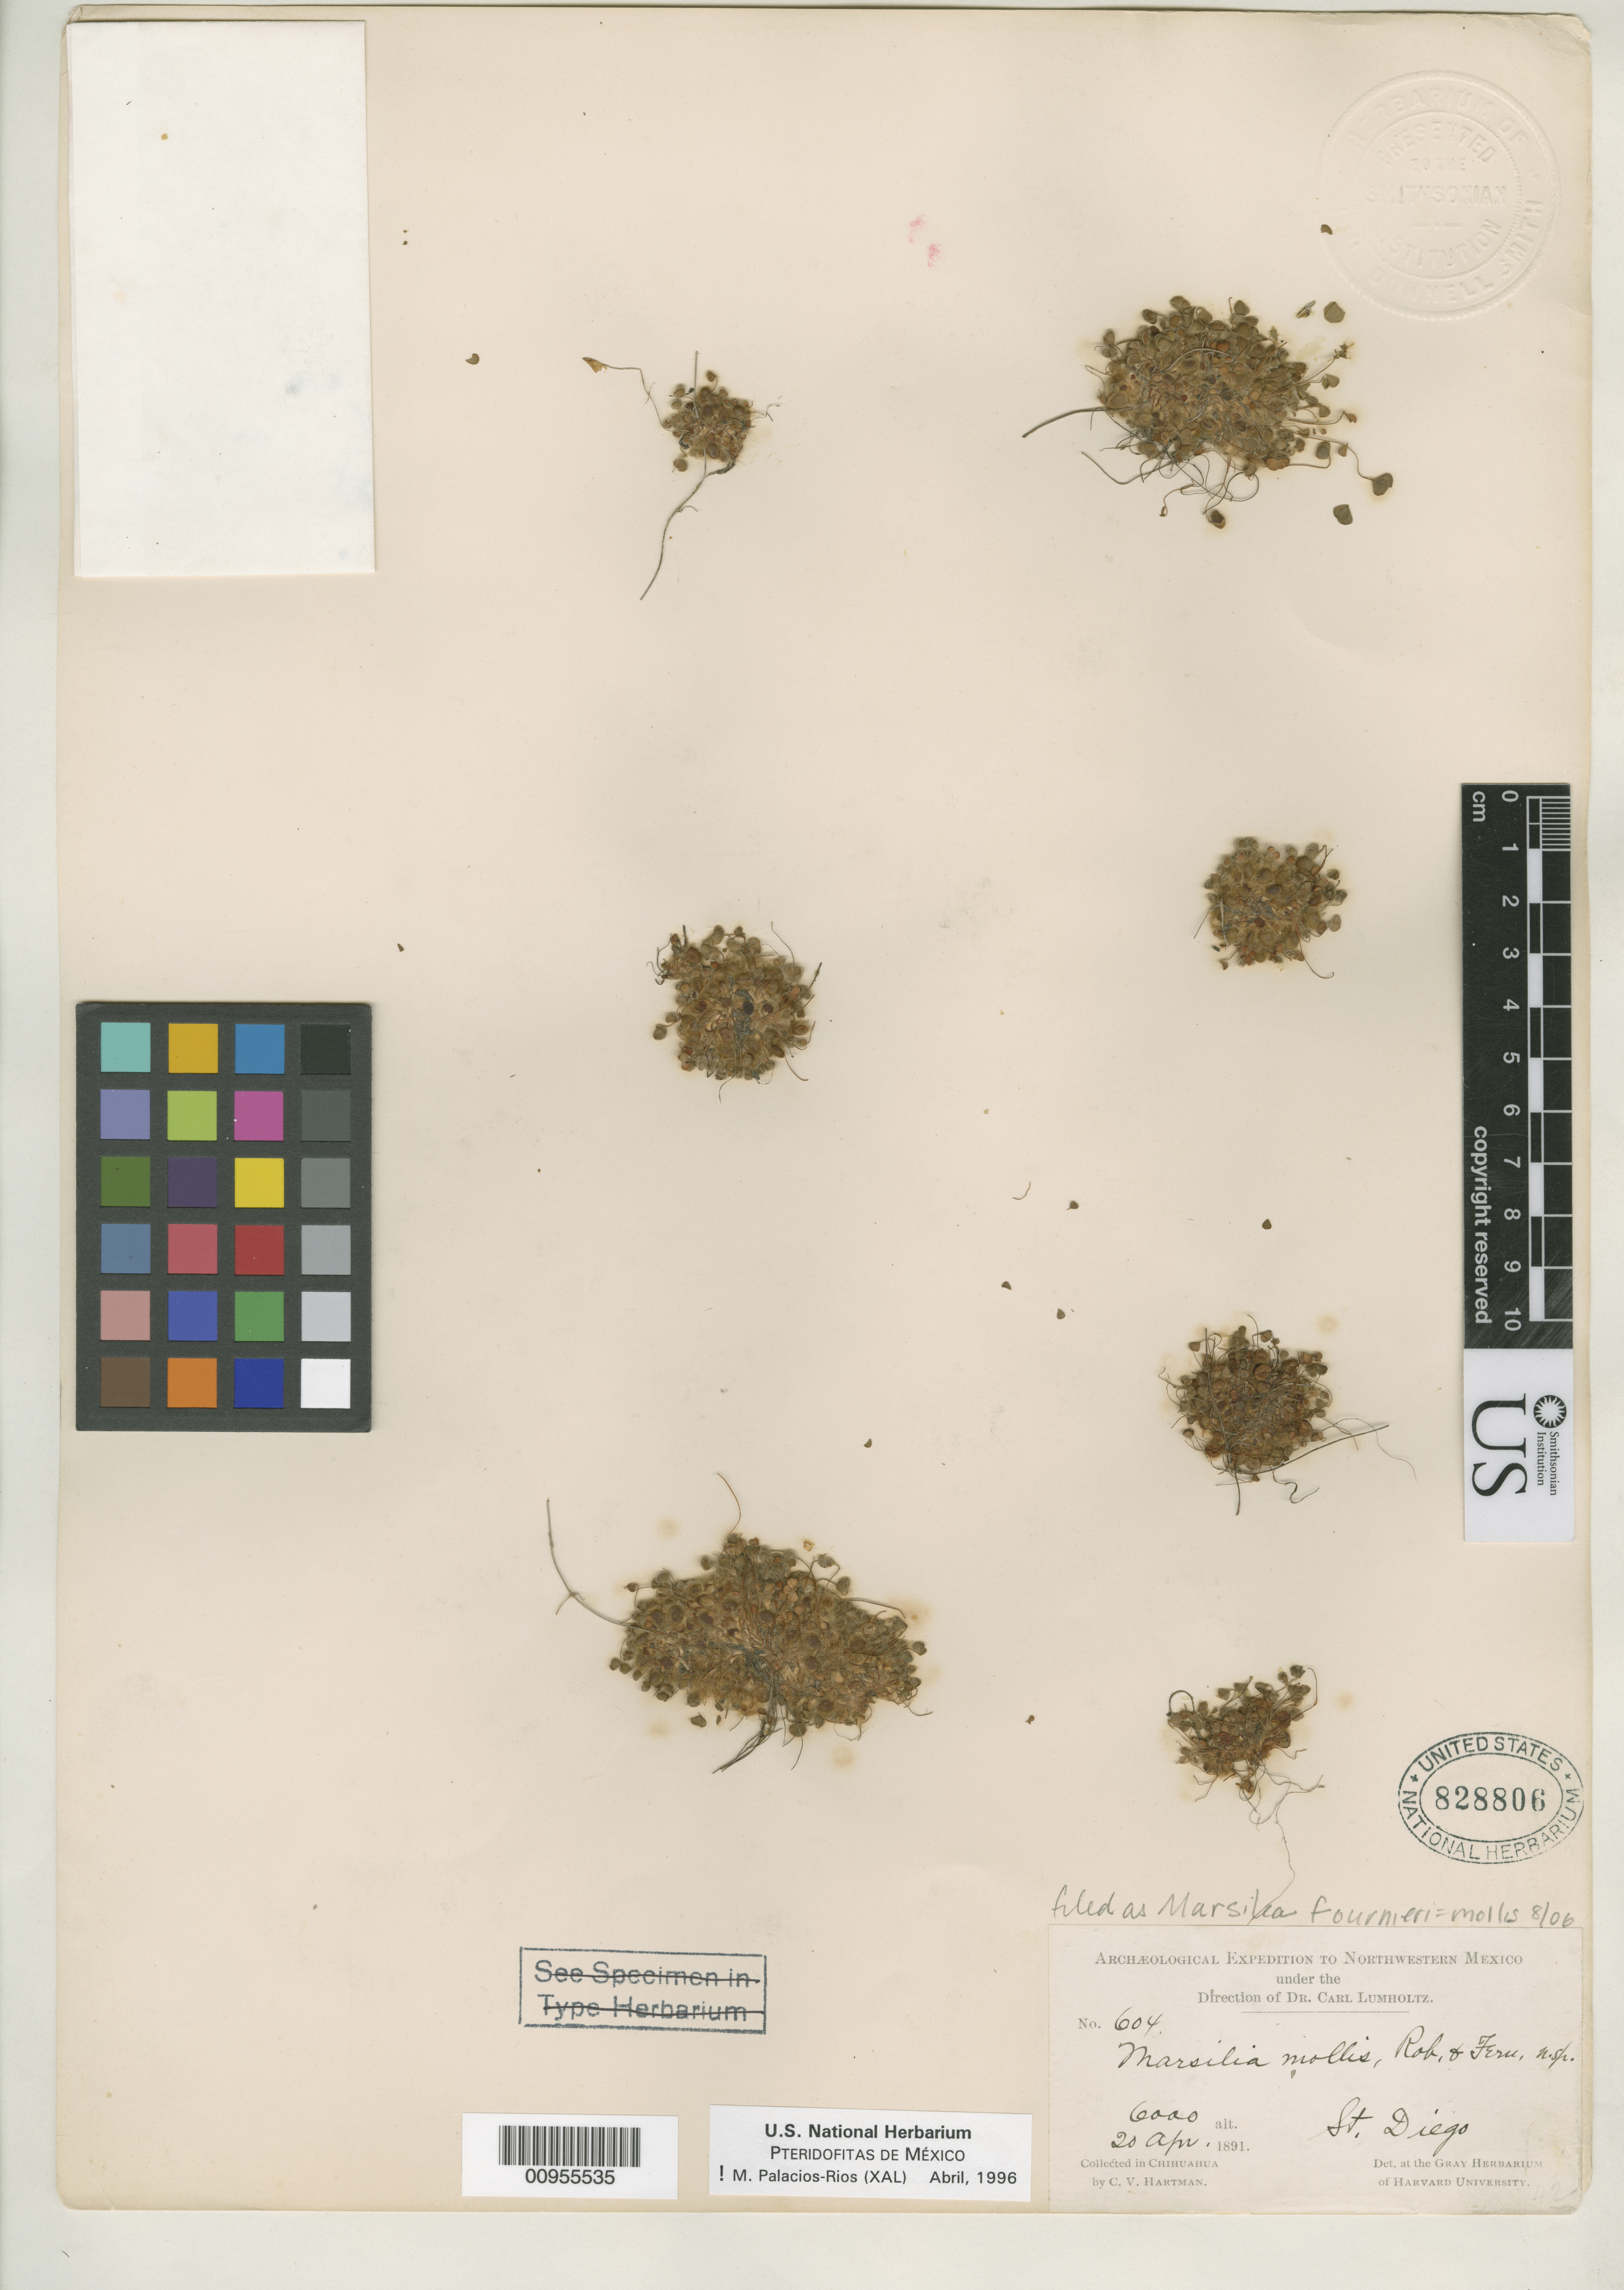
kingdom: Plantae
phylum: Tracheophyta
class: Polypodiopsida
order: Salviniales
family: Marsileaceae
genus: Marsilea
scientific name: Marsilea mollis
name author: B.L. Rob. & Fernald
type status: Isotype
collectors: C. V. Hartman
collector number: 604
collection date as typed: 20 Apr 1891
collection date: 1891-04-20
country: Mexico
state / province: Chihuahua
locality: St. Diego.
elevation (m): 1829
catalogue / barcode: US 828806